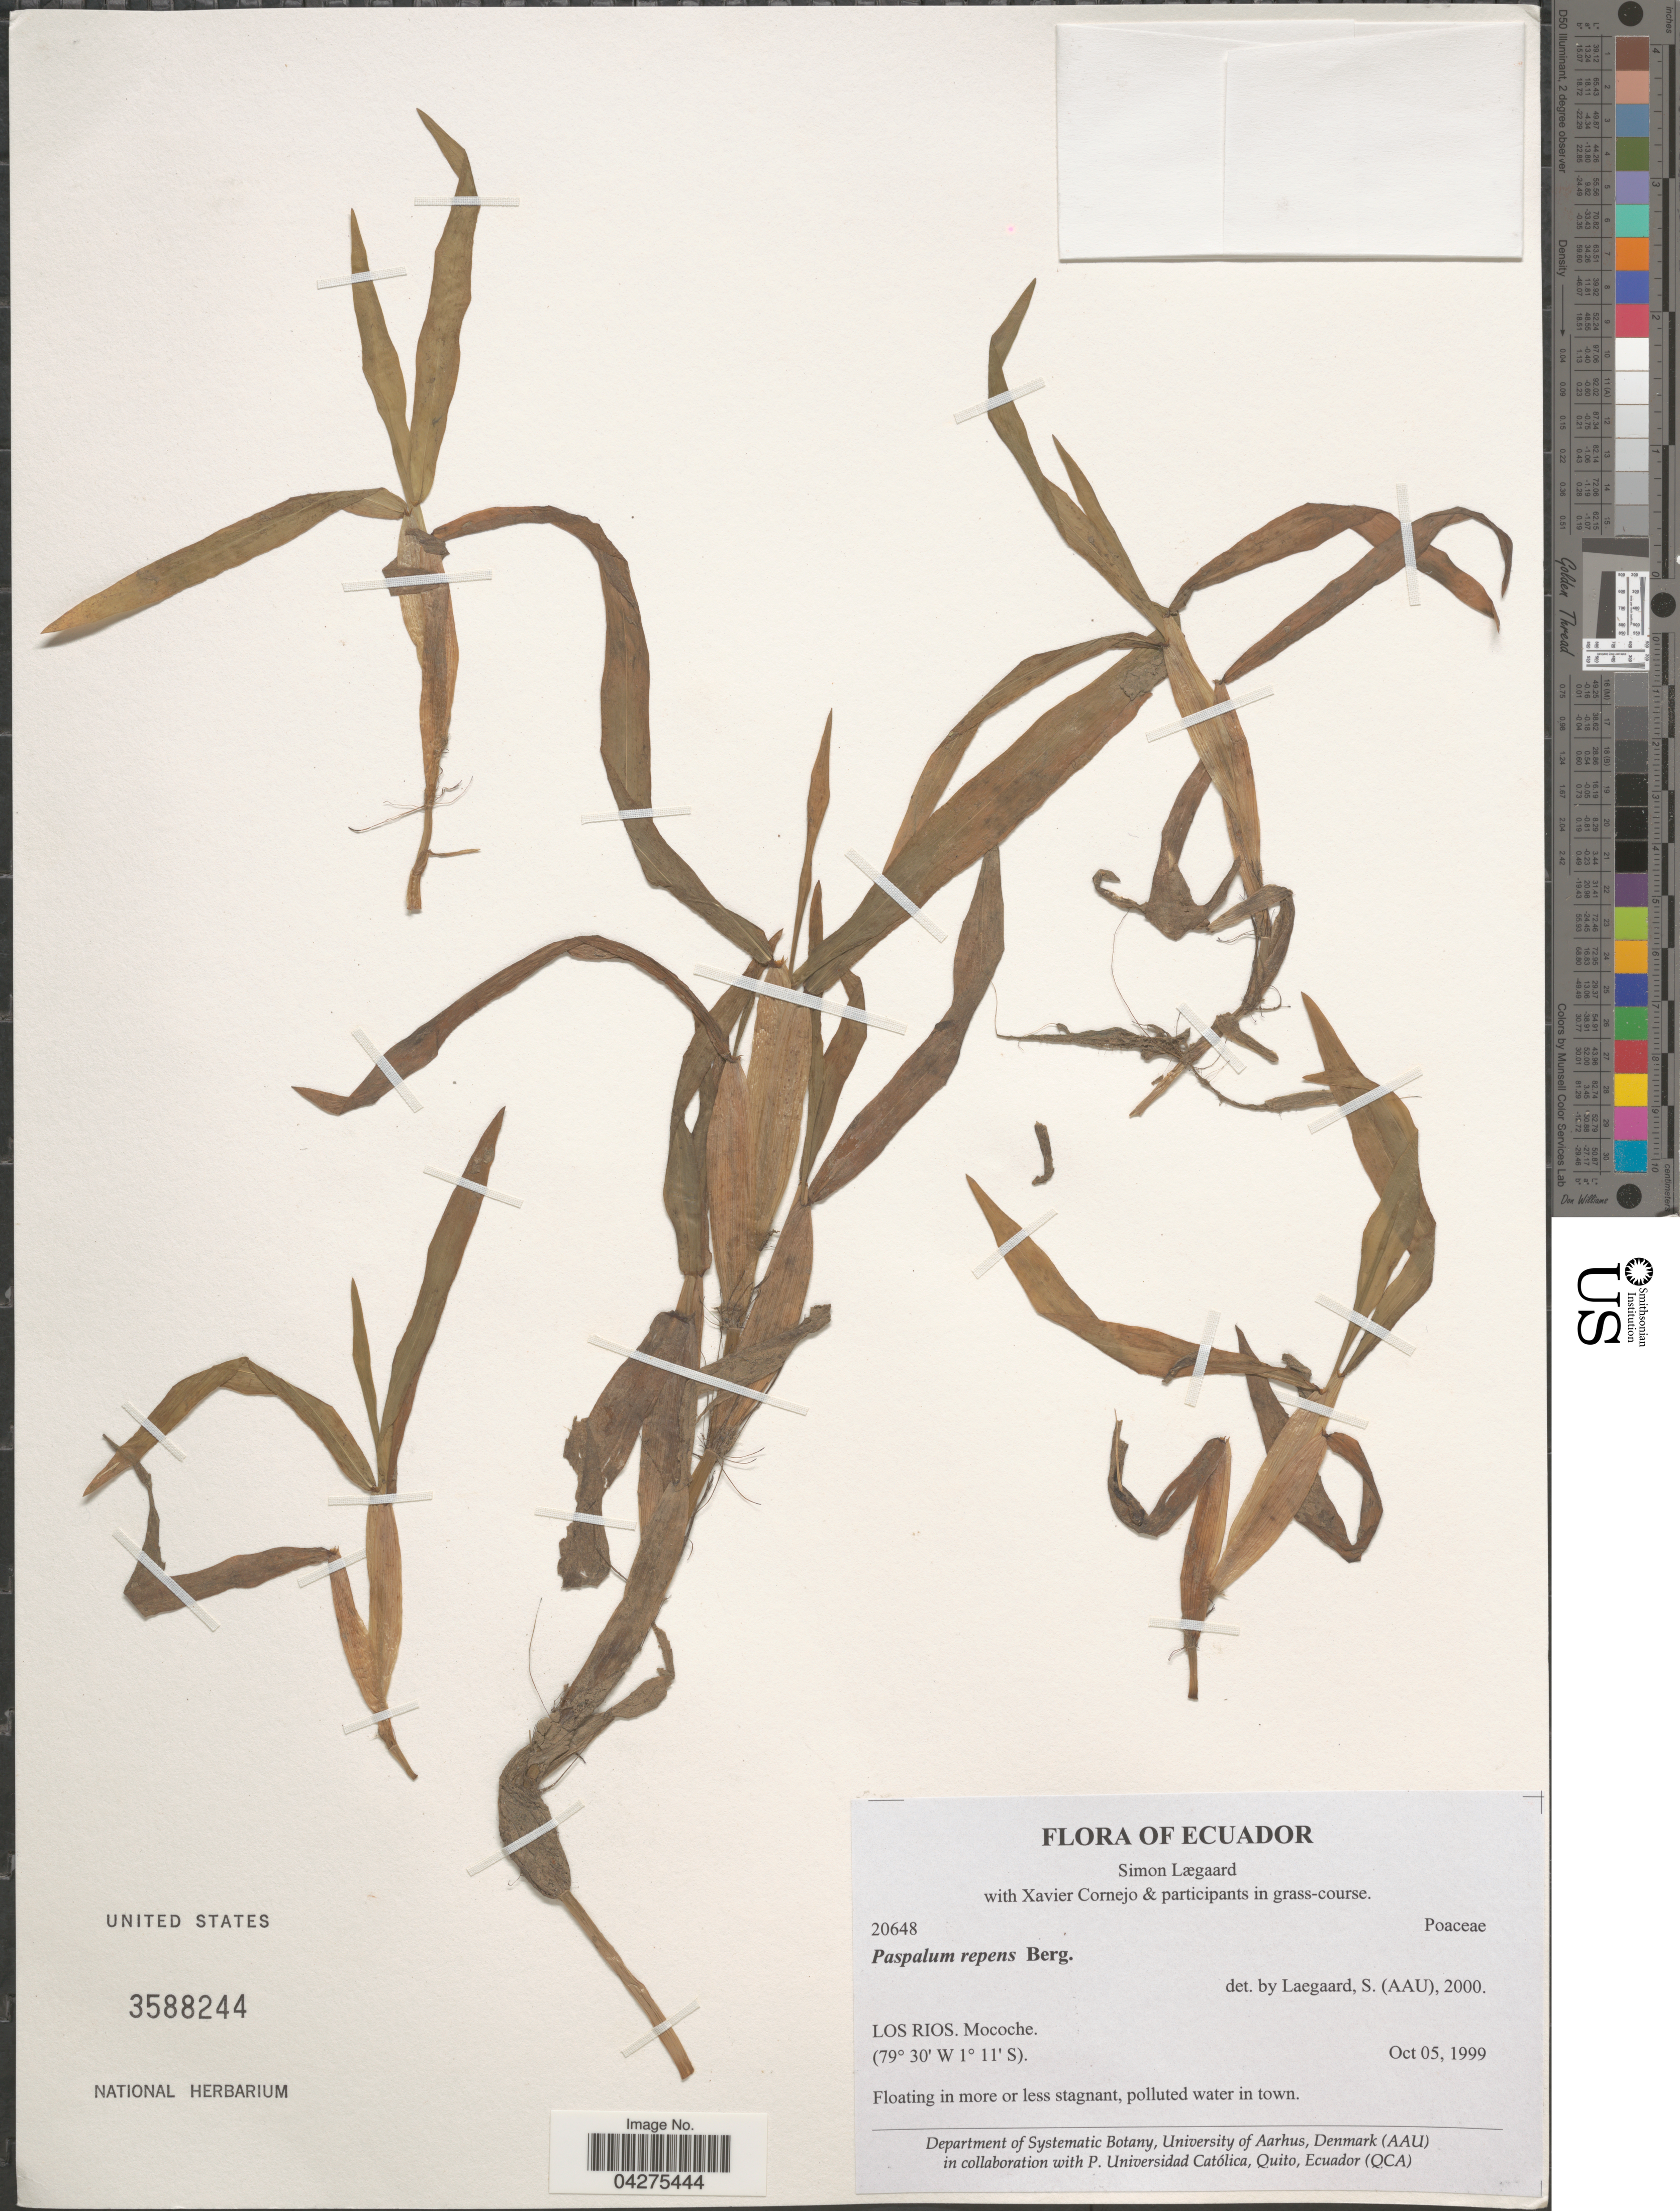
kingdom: Plantae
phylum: Tracheophyta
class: Liliopsida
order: Poales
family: Poaceae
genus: Paspalum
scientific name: Paspalum repens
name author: P.J. Bergius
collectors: S. Lægaard, X. F. Cornejo & Participants in grass-course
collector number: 20648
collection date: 1999-10-05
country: Ecuador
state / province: Los Ríos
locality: Mocoche.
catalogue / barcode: US 3588244